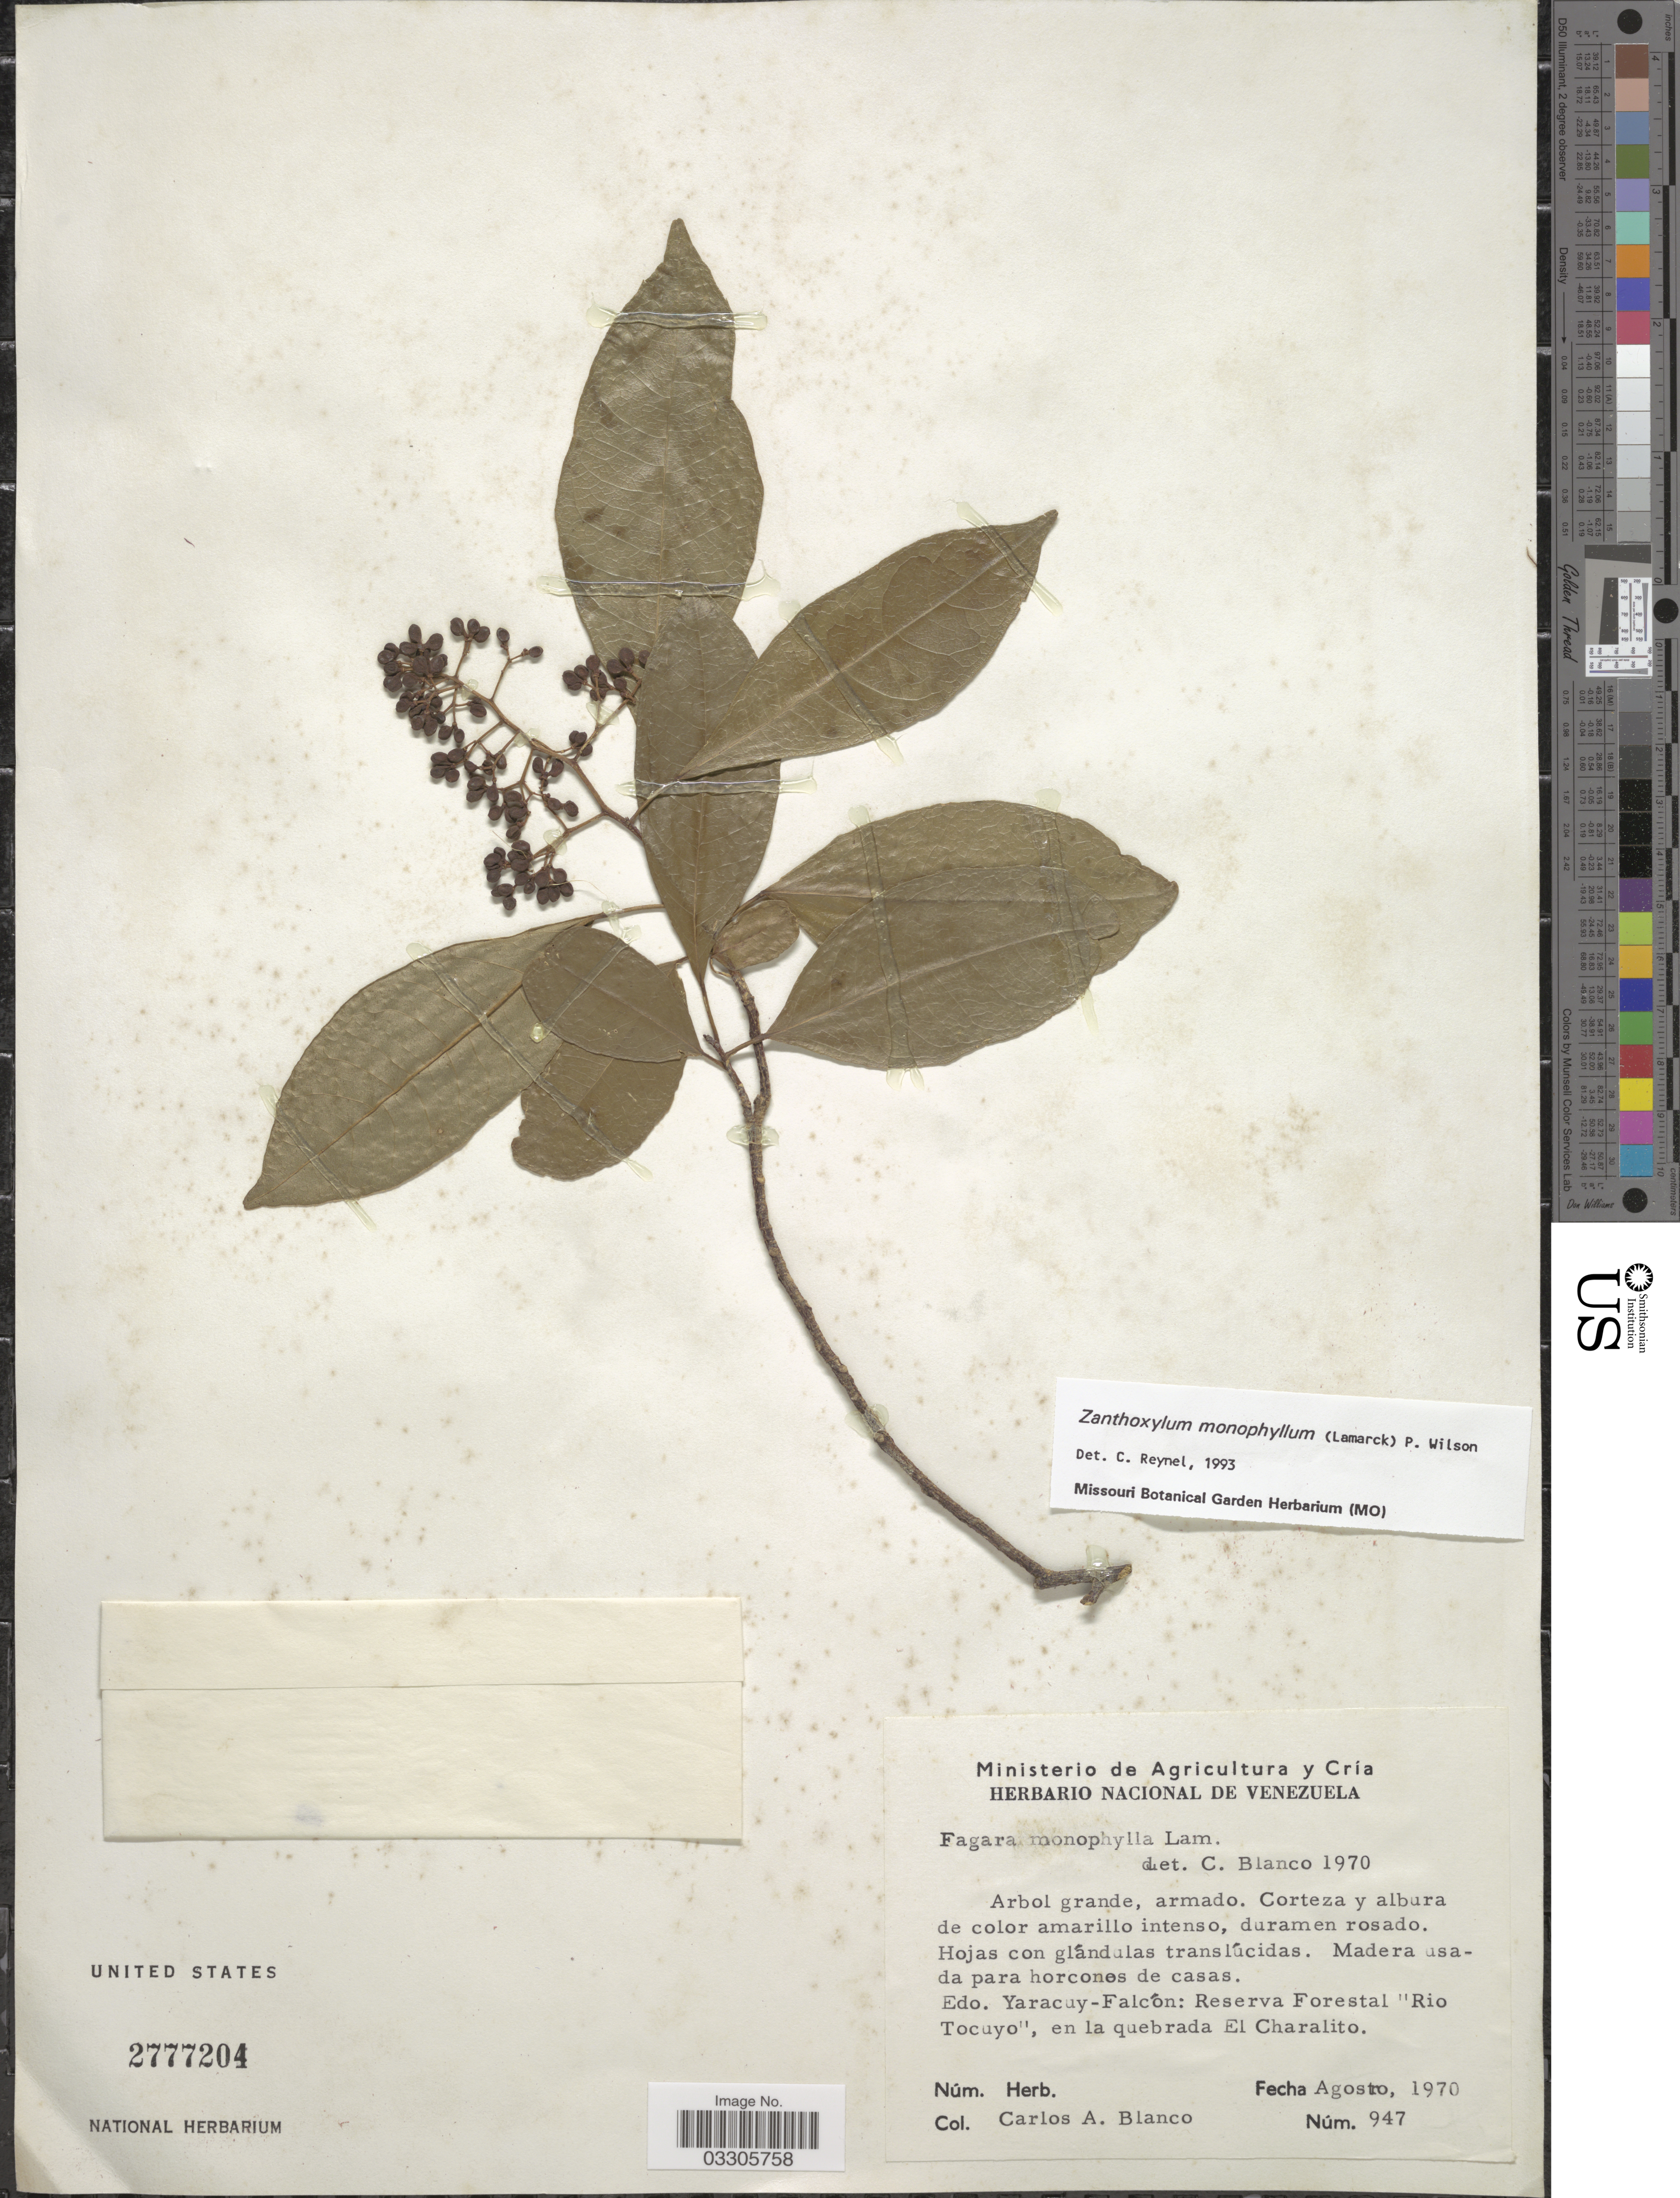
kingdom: Plantae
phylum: Tracheophyta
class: Magnoliopsida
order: Sapindales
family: Rutaceae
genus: Zanthoxylum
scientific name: Zanthoxylum monophyllum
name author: (Lam.) P. Wilson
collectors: C. A. Blanco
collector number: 947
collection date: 1970-08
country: Venezuela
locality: Edo. Yaracuy-Falcón: Reserva Forestal "Rio Tocuyo", en la quebrada El Charalito.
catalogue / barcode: US 2777204